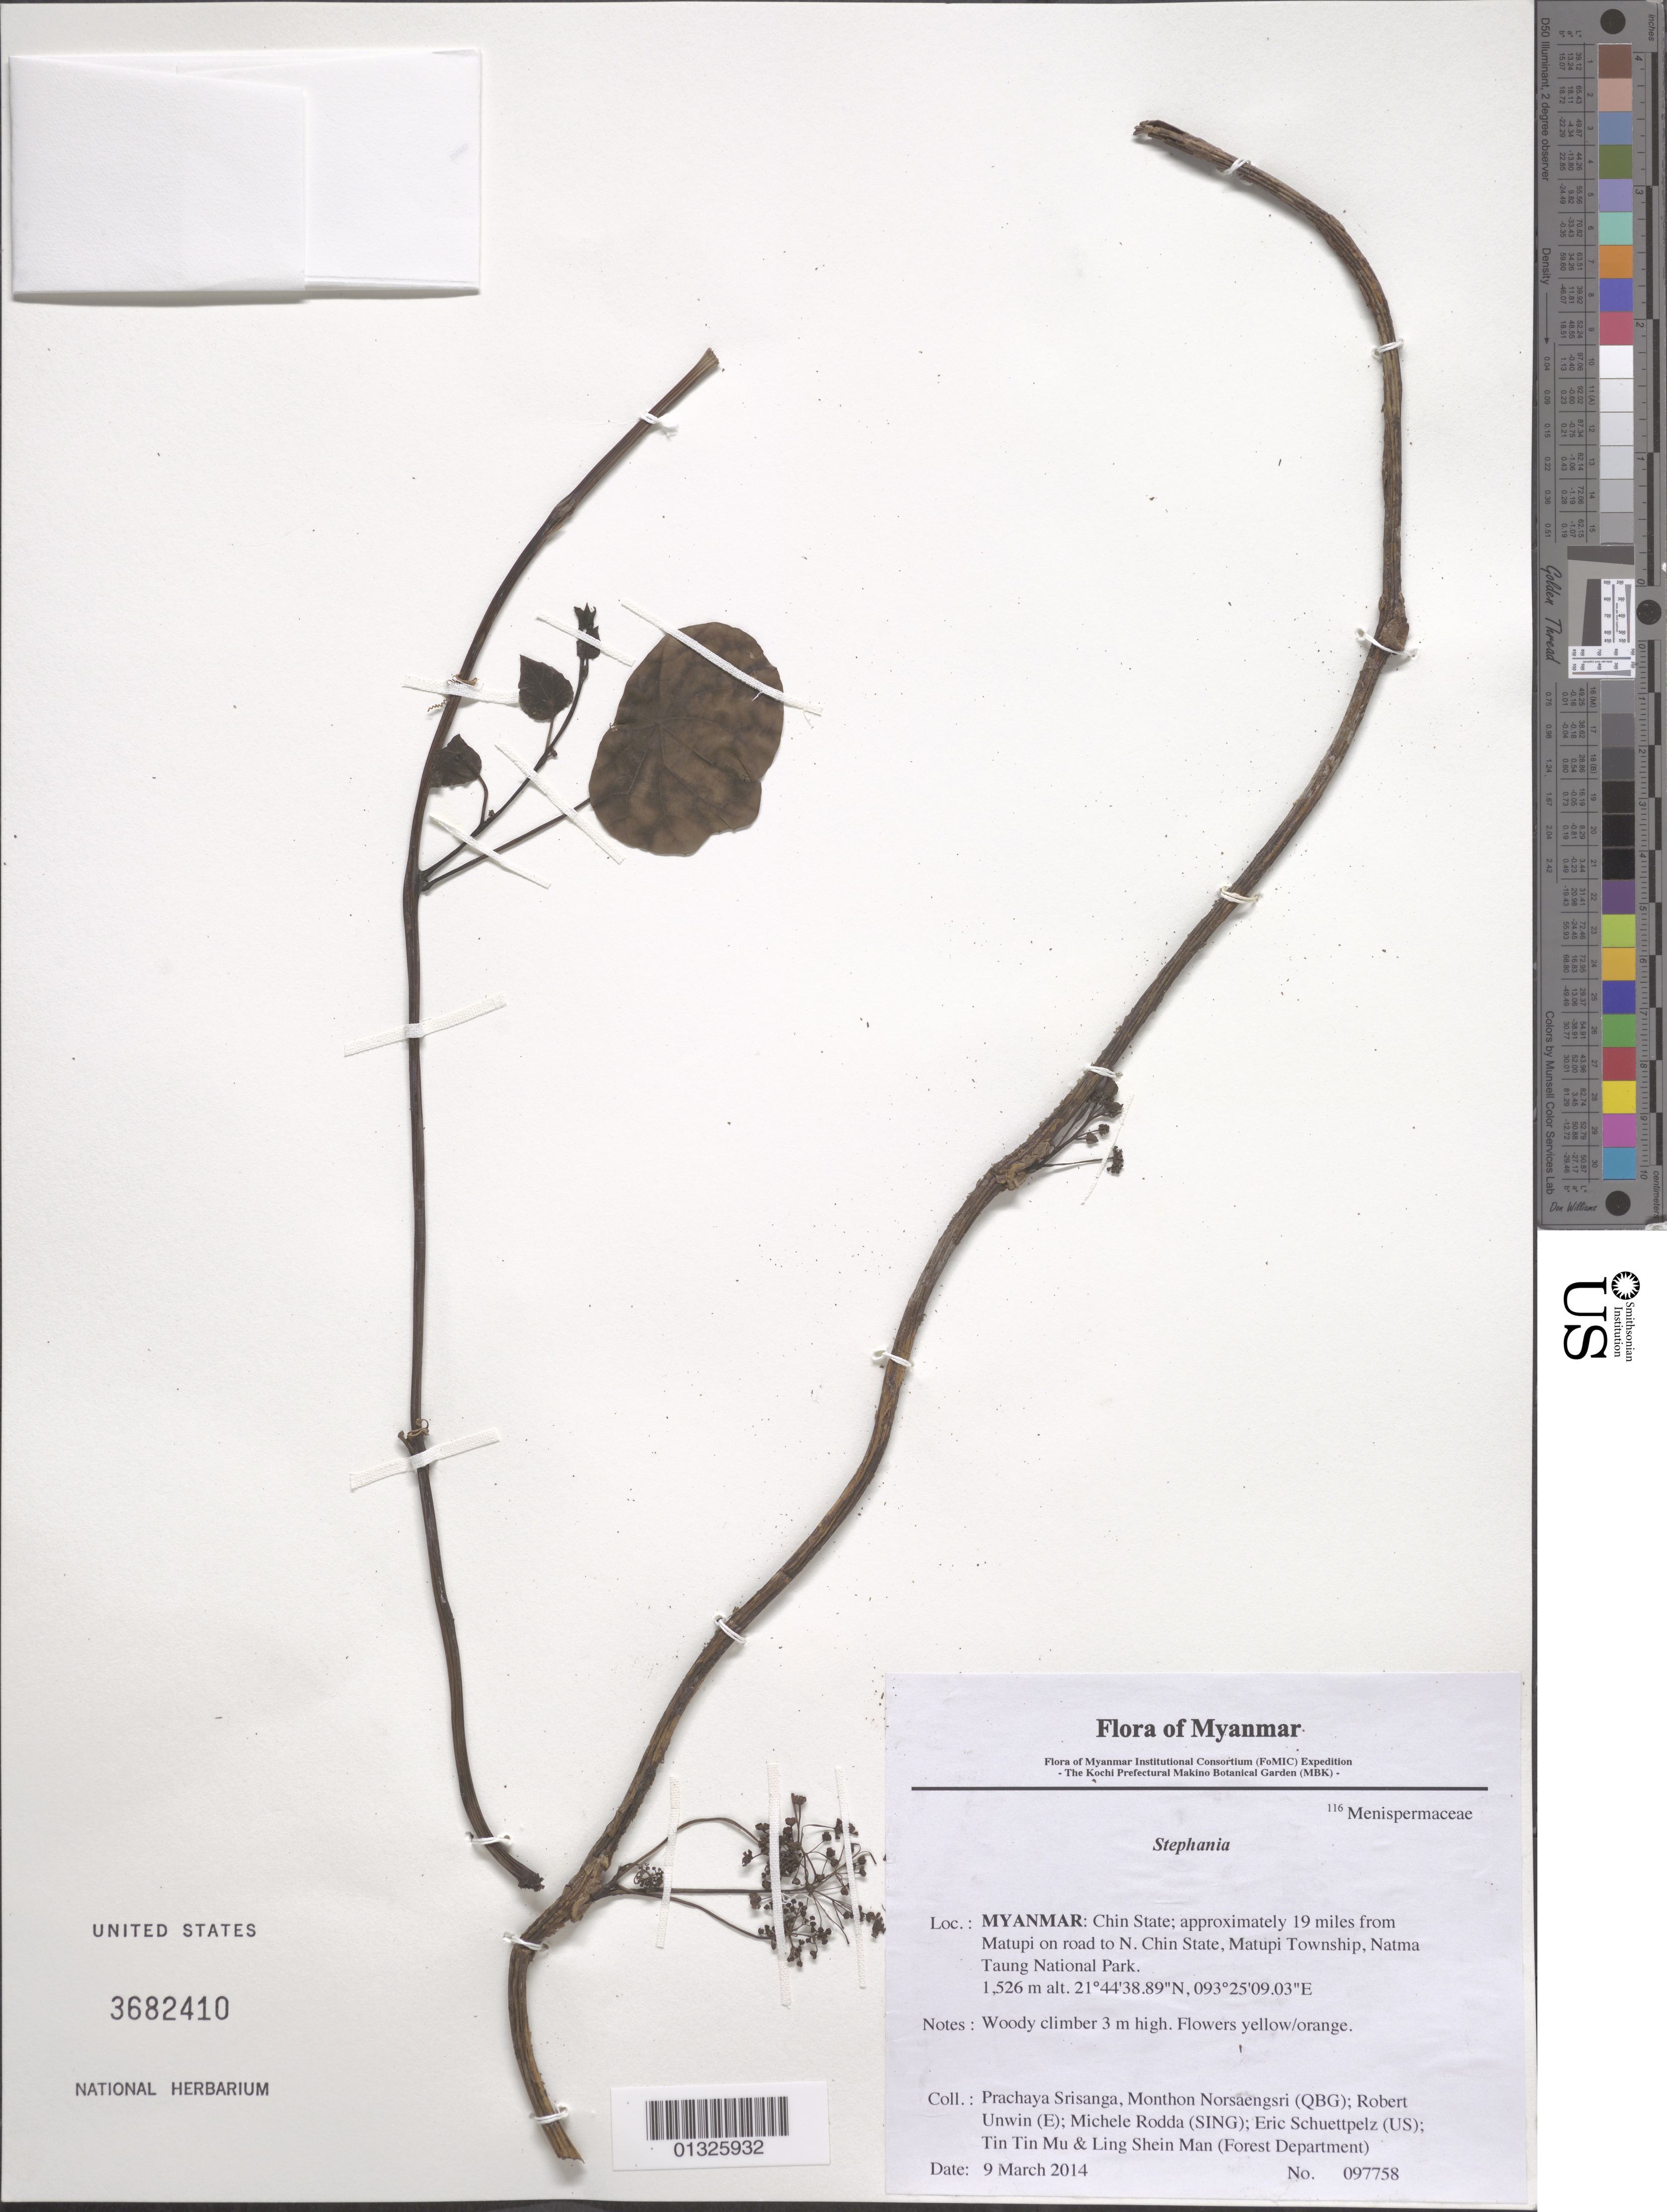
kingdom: Plantae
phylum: Tracheophyta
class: Magnoliopsida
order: Ranunculales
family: Menispermaceae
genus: Stephania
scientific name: Stephania sp.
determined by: Fujikawa, Kazumi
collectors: P. Srisanga, M. Norsaengsri, R. Unwin, M. Rodda, E. Schuettpelz, Tin Tin Mu & Ling Shein Man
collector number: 97758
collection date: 2014-03-09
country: Myanmar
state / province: Chin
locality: Approximately 19 miles from Matupi on road to N. Chin State, Matupi Township, Natma Taung National Park.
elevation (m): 1526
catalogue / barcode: US 3682410